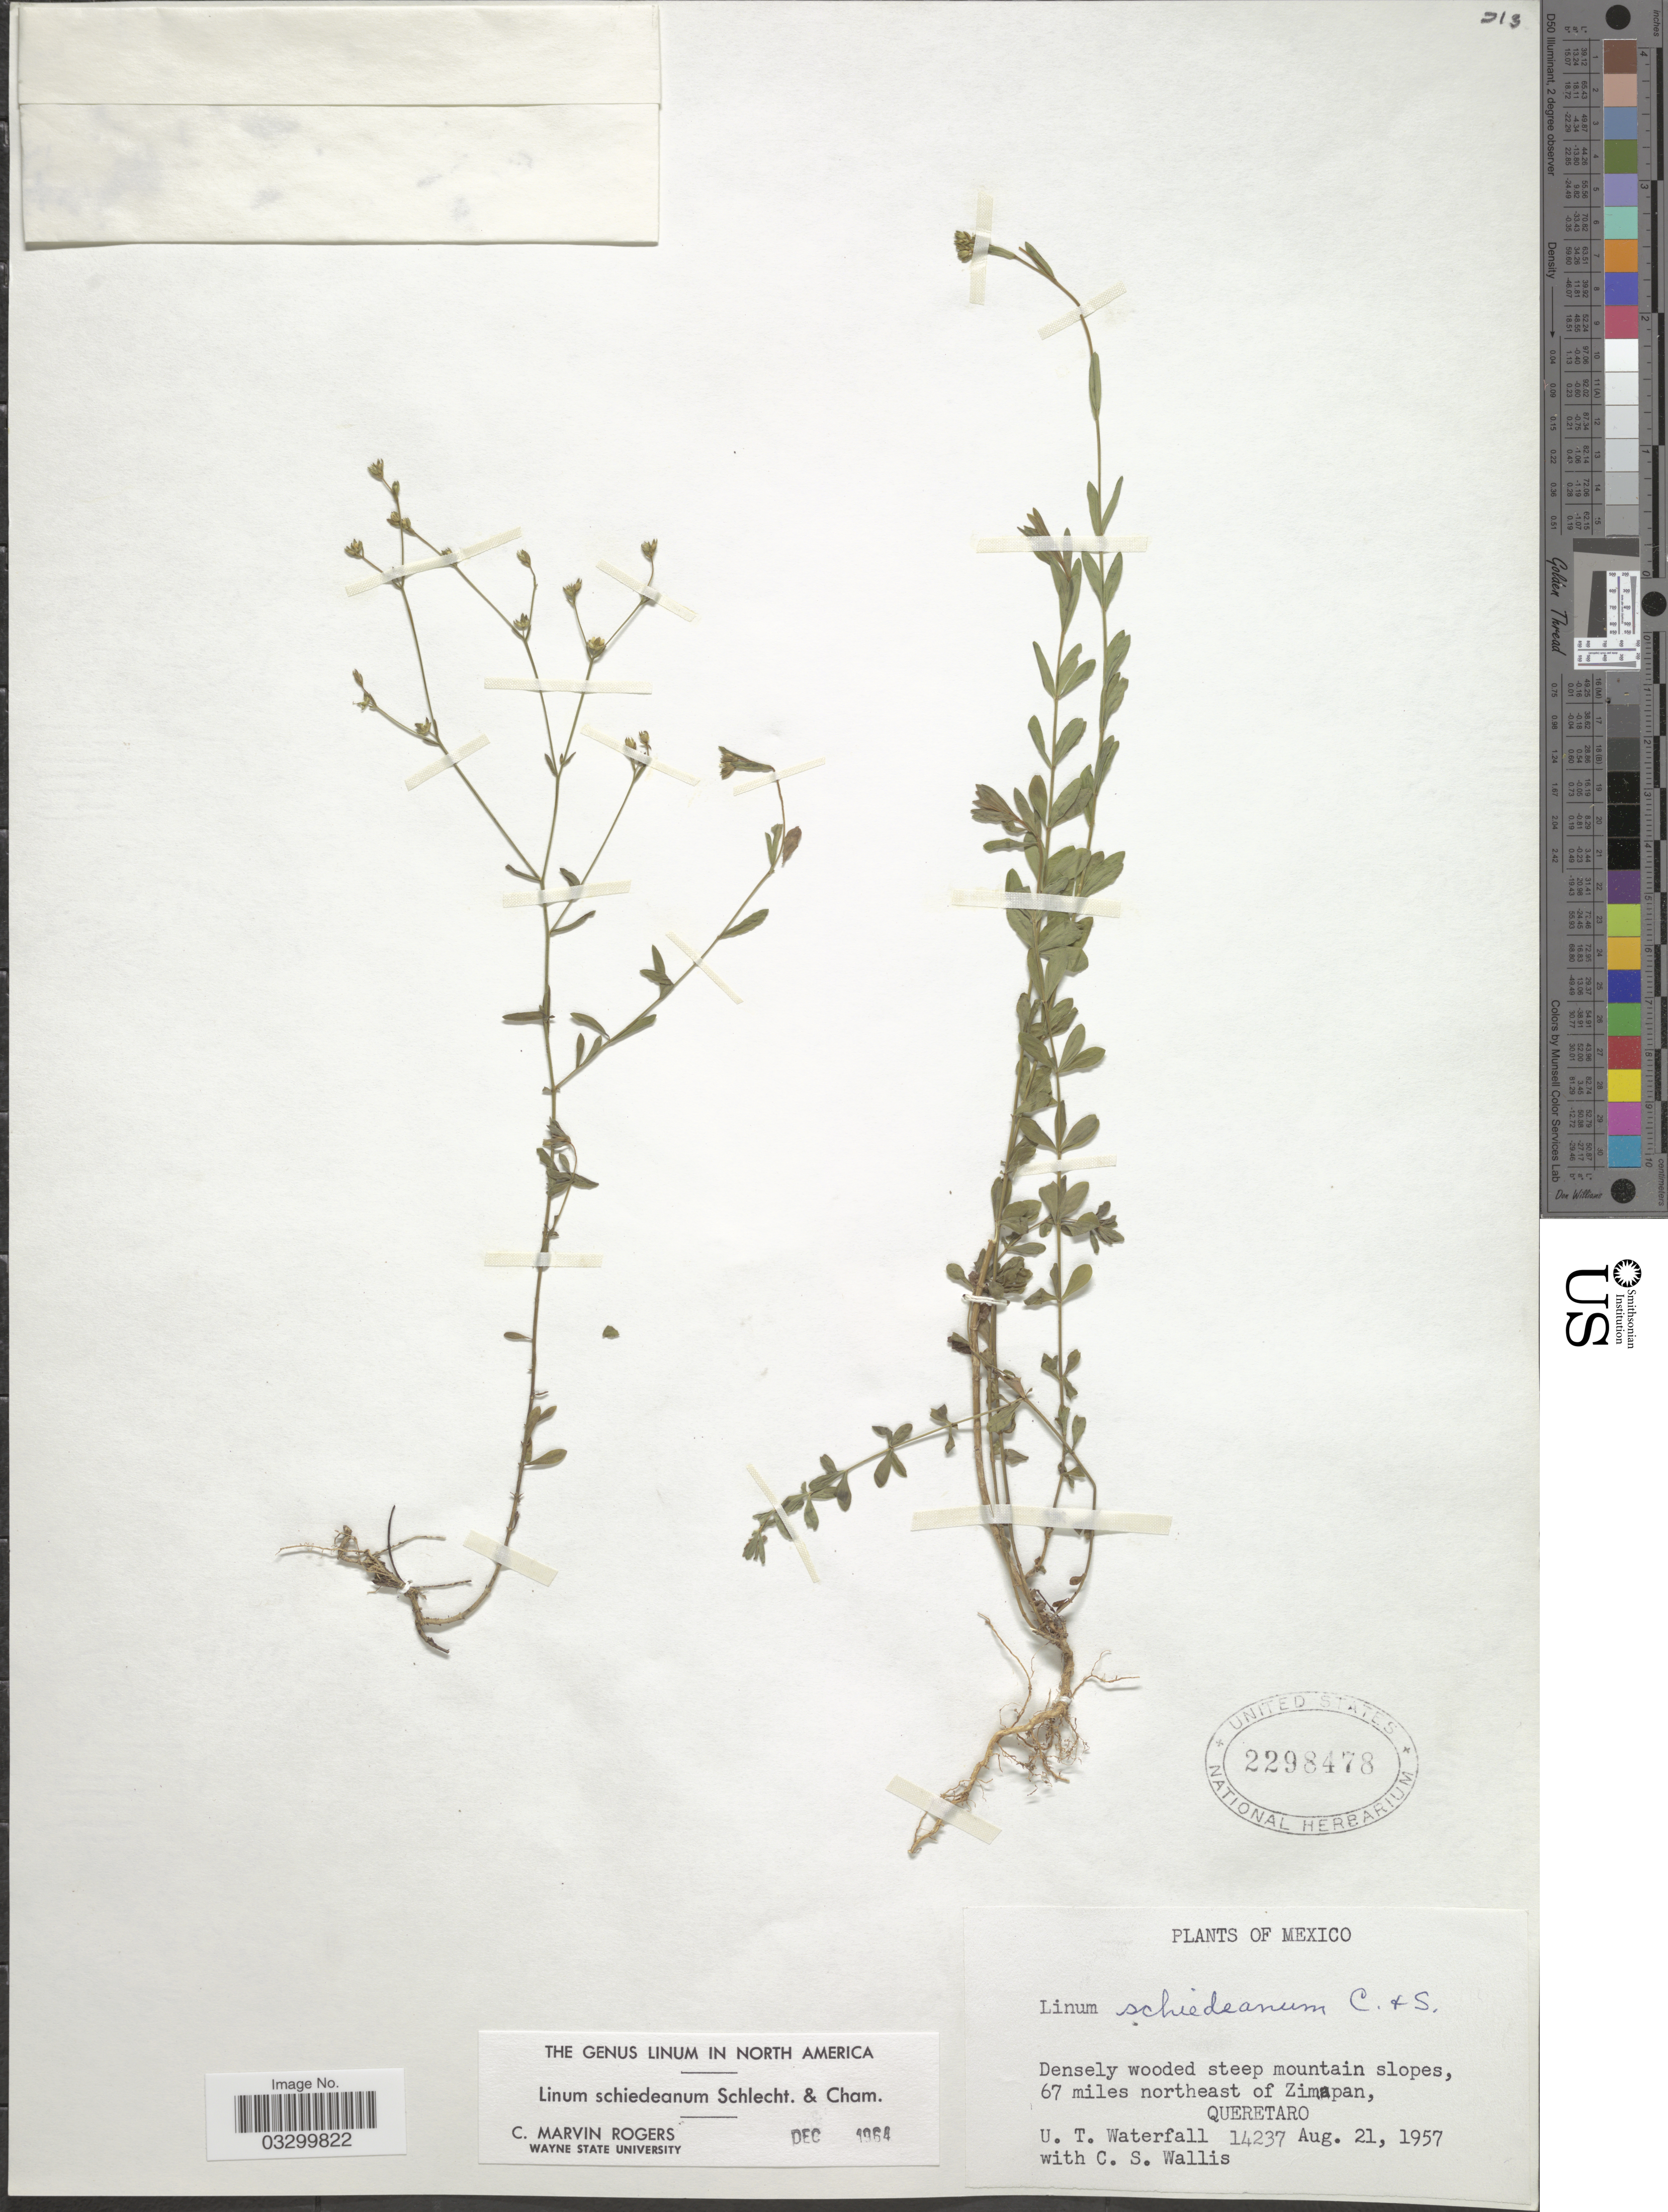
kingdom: Plantae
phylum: Tracheophyta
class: Magnoliopsida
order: Malpighiales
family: Linaceae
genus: Linum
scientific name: Linum schiedeanum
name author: Schltdl. & Cham.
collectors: U. T. Waterfall & C. S. Wallis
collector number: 14237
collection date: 1957-08-21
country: Mexico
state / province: Querétaro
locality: Densely wooded steep mountain slopes, 67 miles northeast of Zimapan, Queretaro.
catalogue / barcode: US 2298478